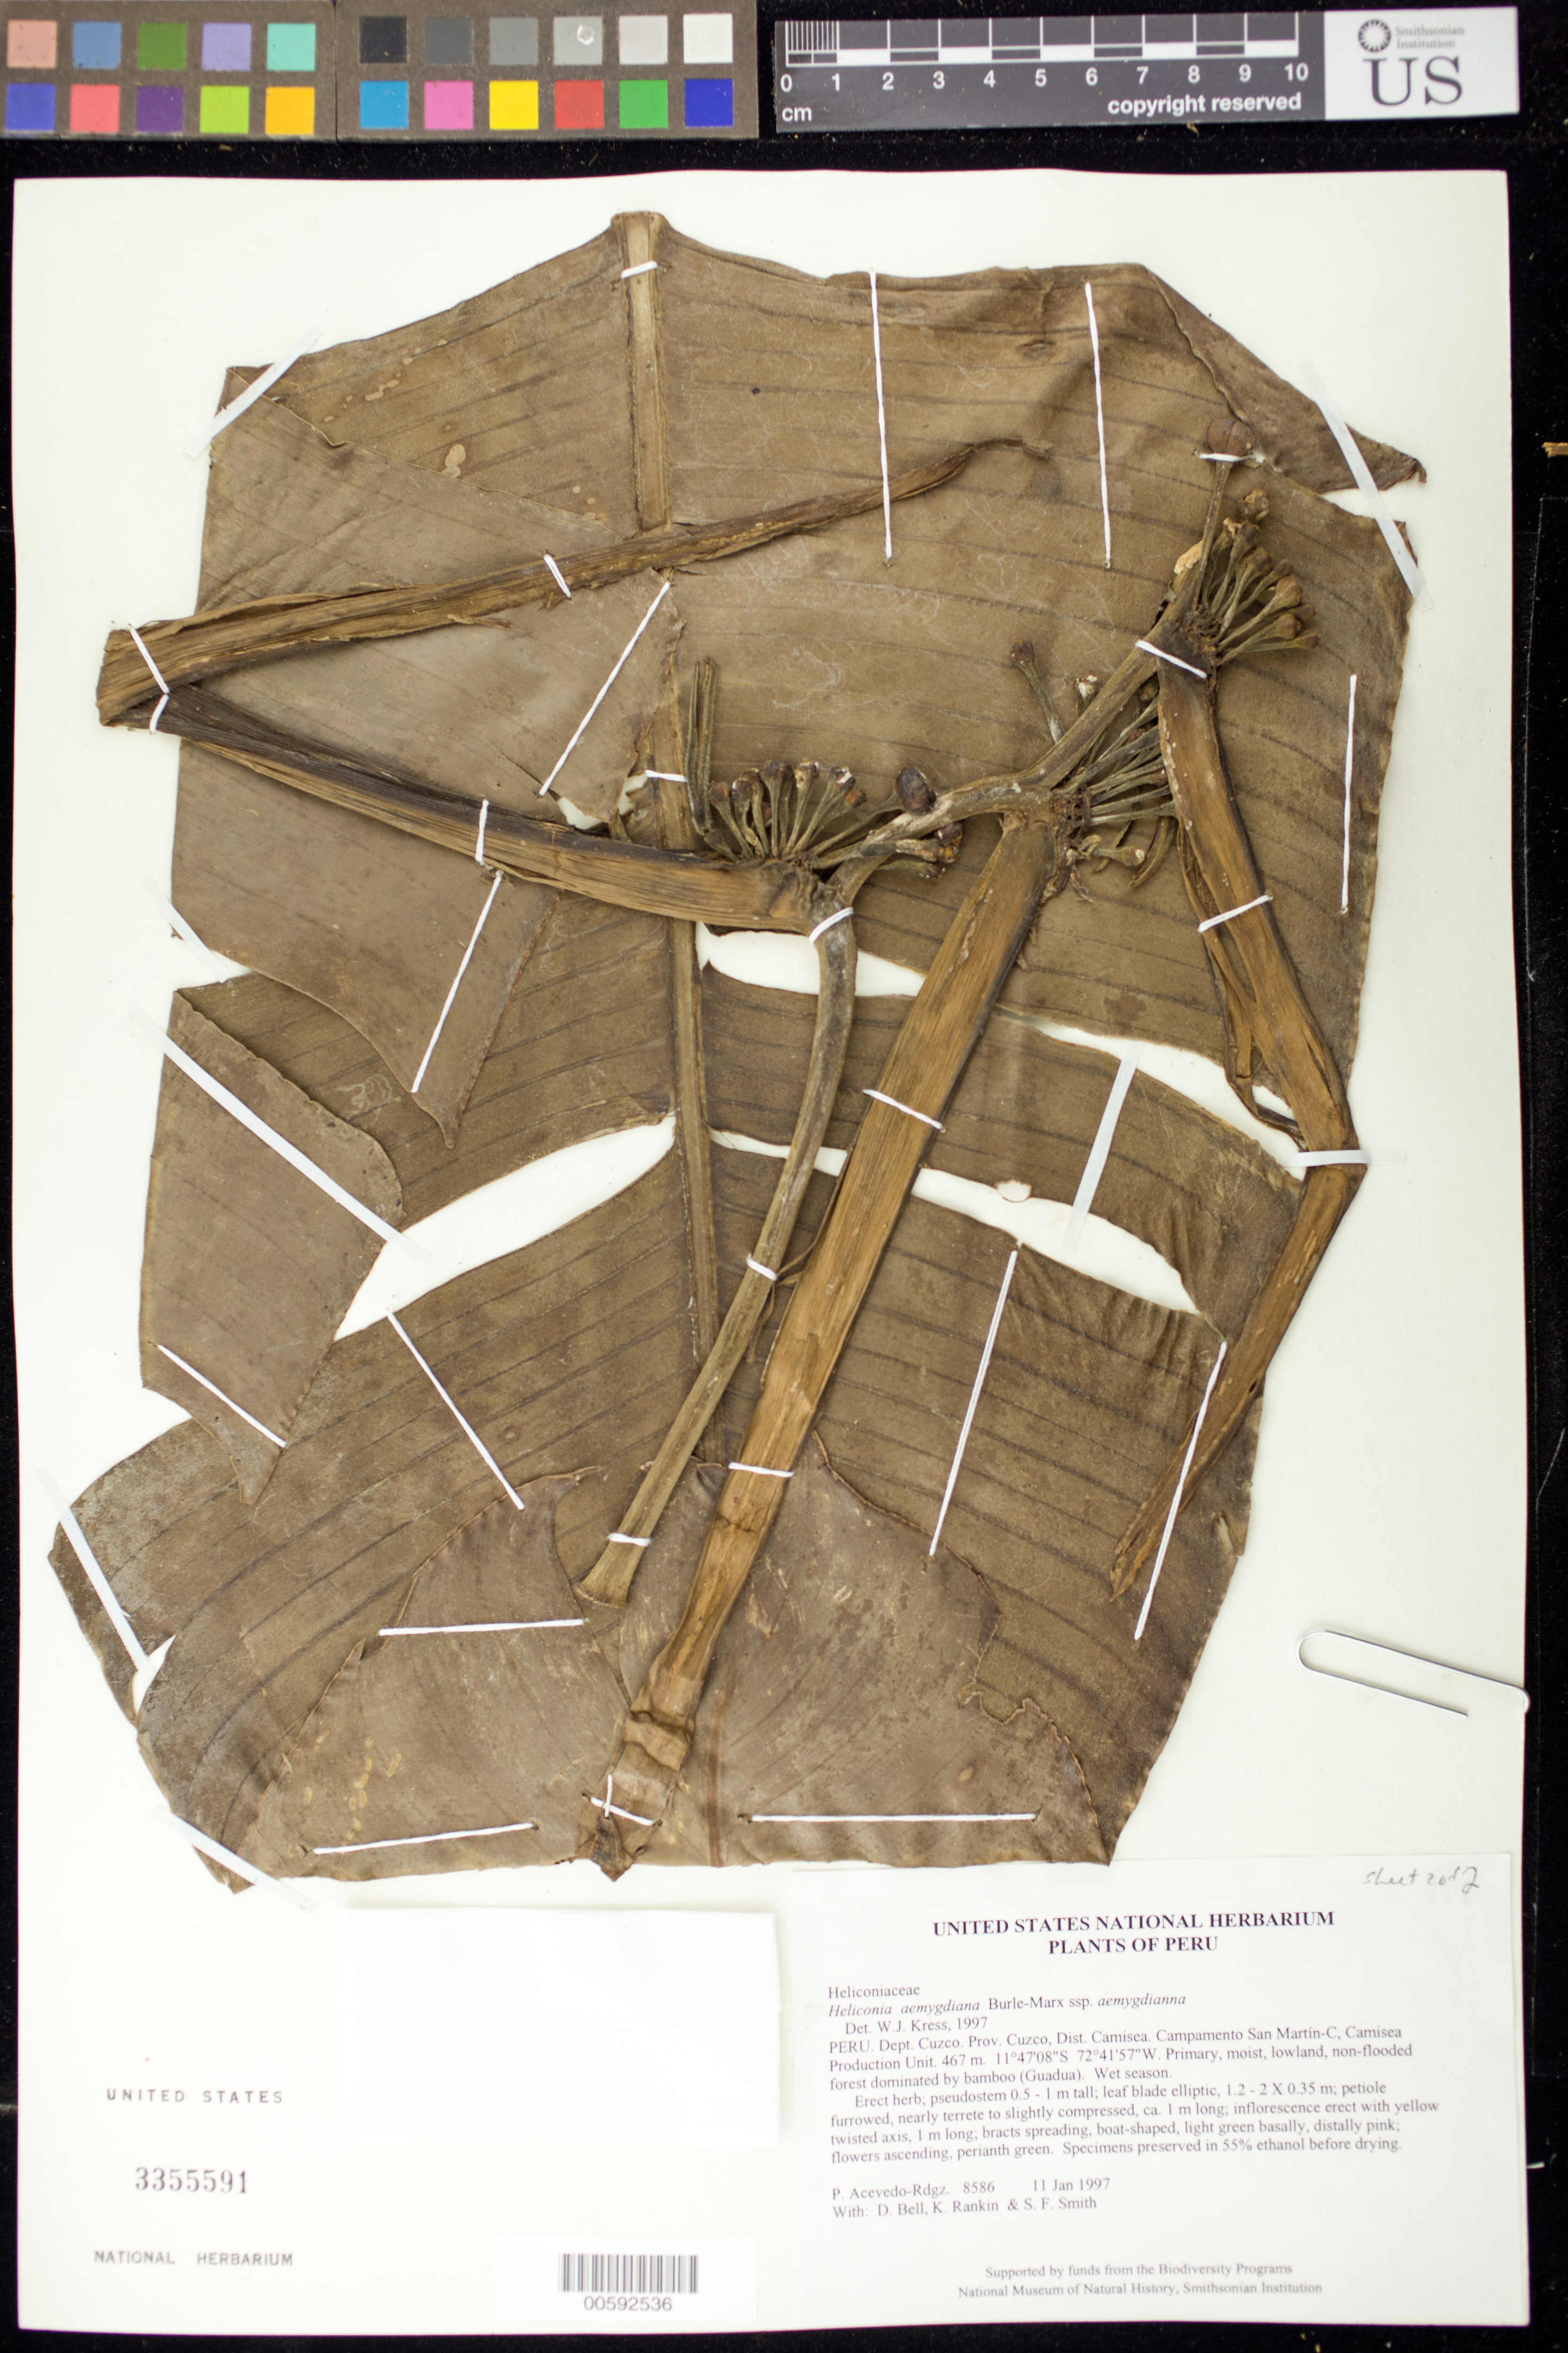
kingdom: Plantae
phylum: Tracheophyta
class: Liliopsida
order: Zingiberales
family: Heliconiaceae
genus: Heliconia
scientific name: Heliconia aemygdiana subsp. aemygdiana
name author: Burle-Marx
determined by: Kress, W. J., (US), Smithsonian Institution - National Museum of Natural History (UNITED STATES)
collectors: P. Acevedo-Rodr., D. A. Bell, K. B. Rankin & S.F. Smith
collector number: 8586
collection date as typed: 11 Jan 1997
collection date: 1997-01-11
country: Peru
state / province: Cusco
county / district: Cusco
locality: Districto Camisea, Campamento San Martín-C, Camisea Production Unit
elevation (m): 467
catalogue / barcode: US 3355591